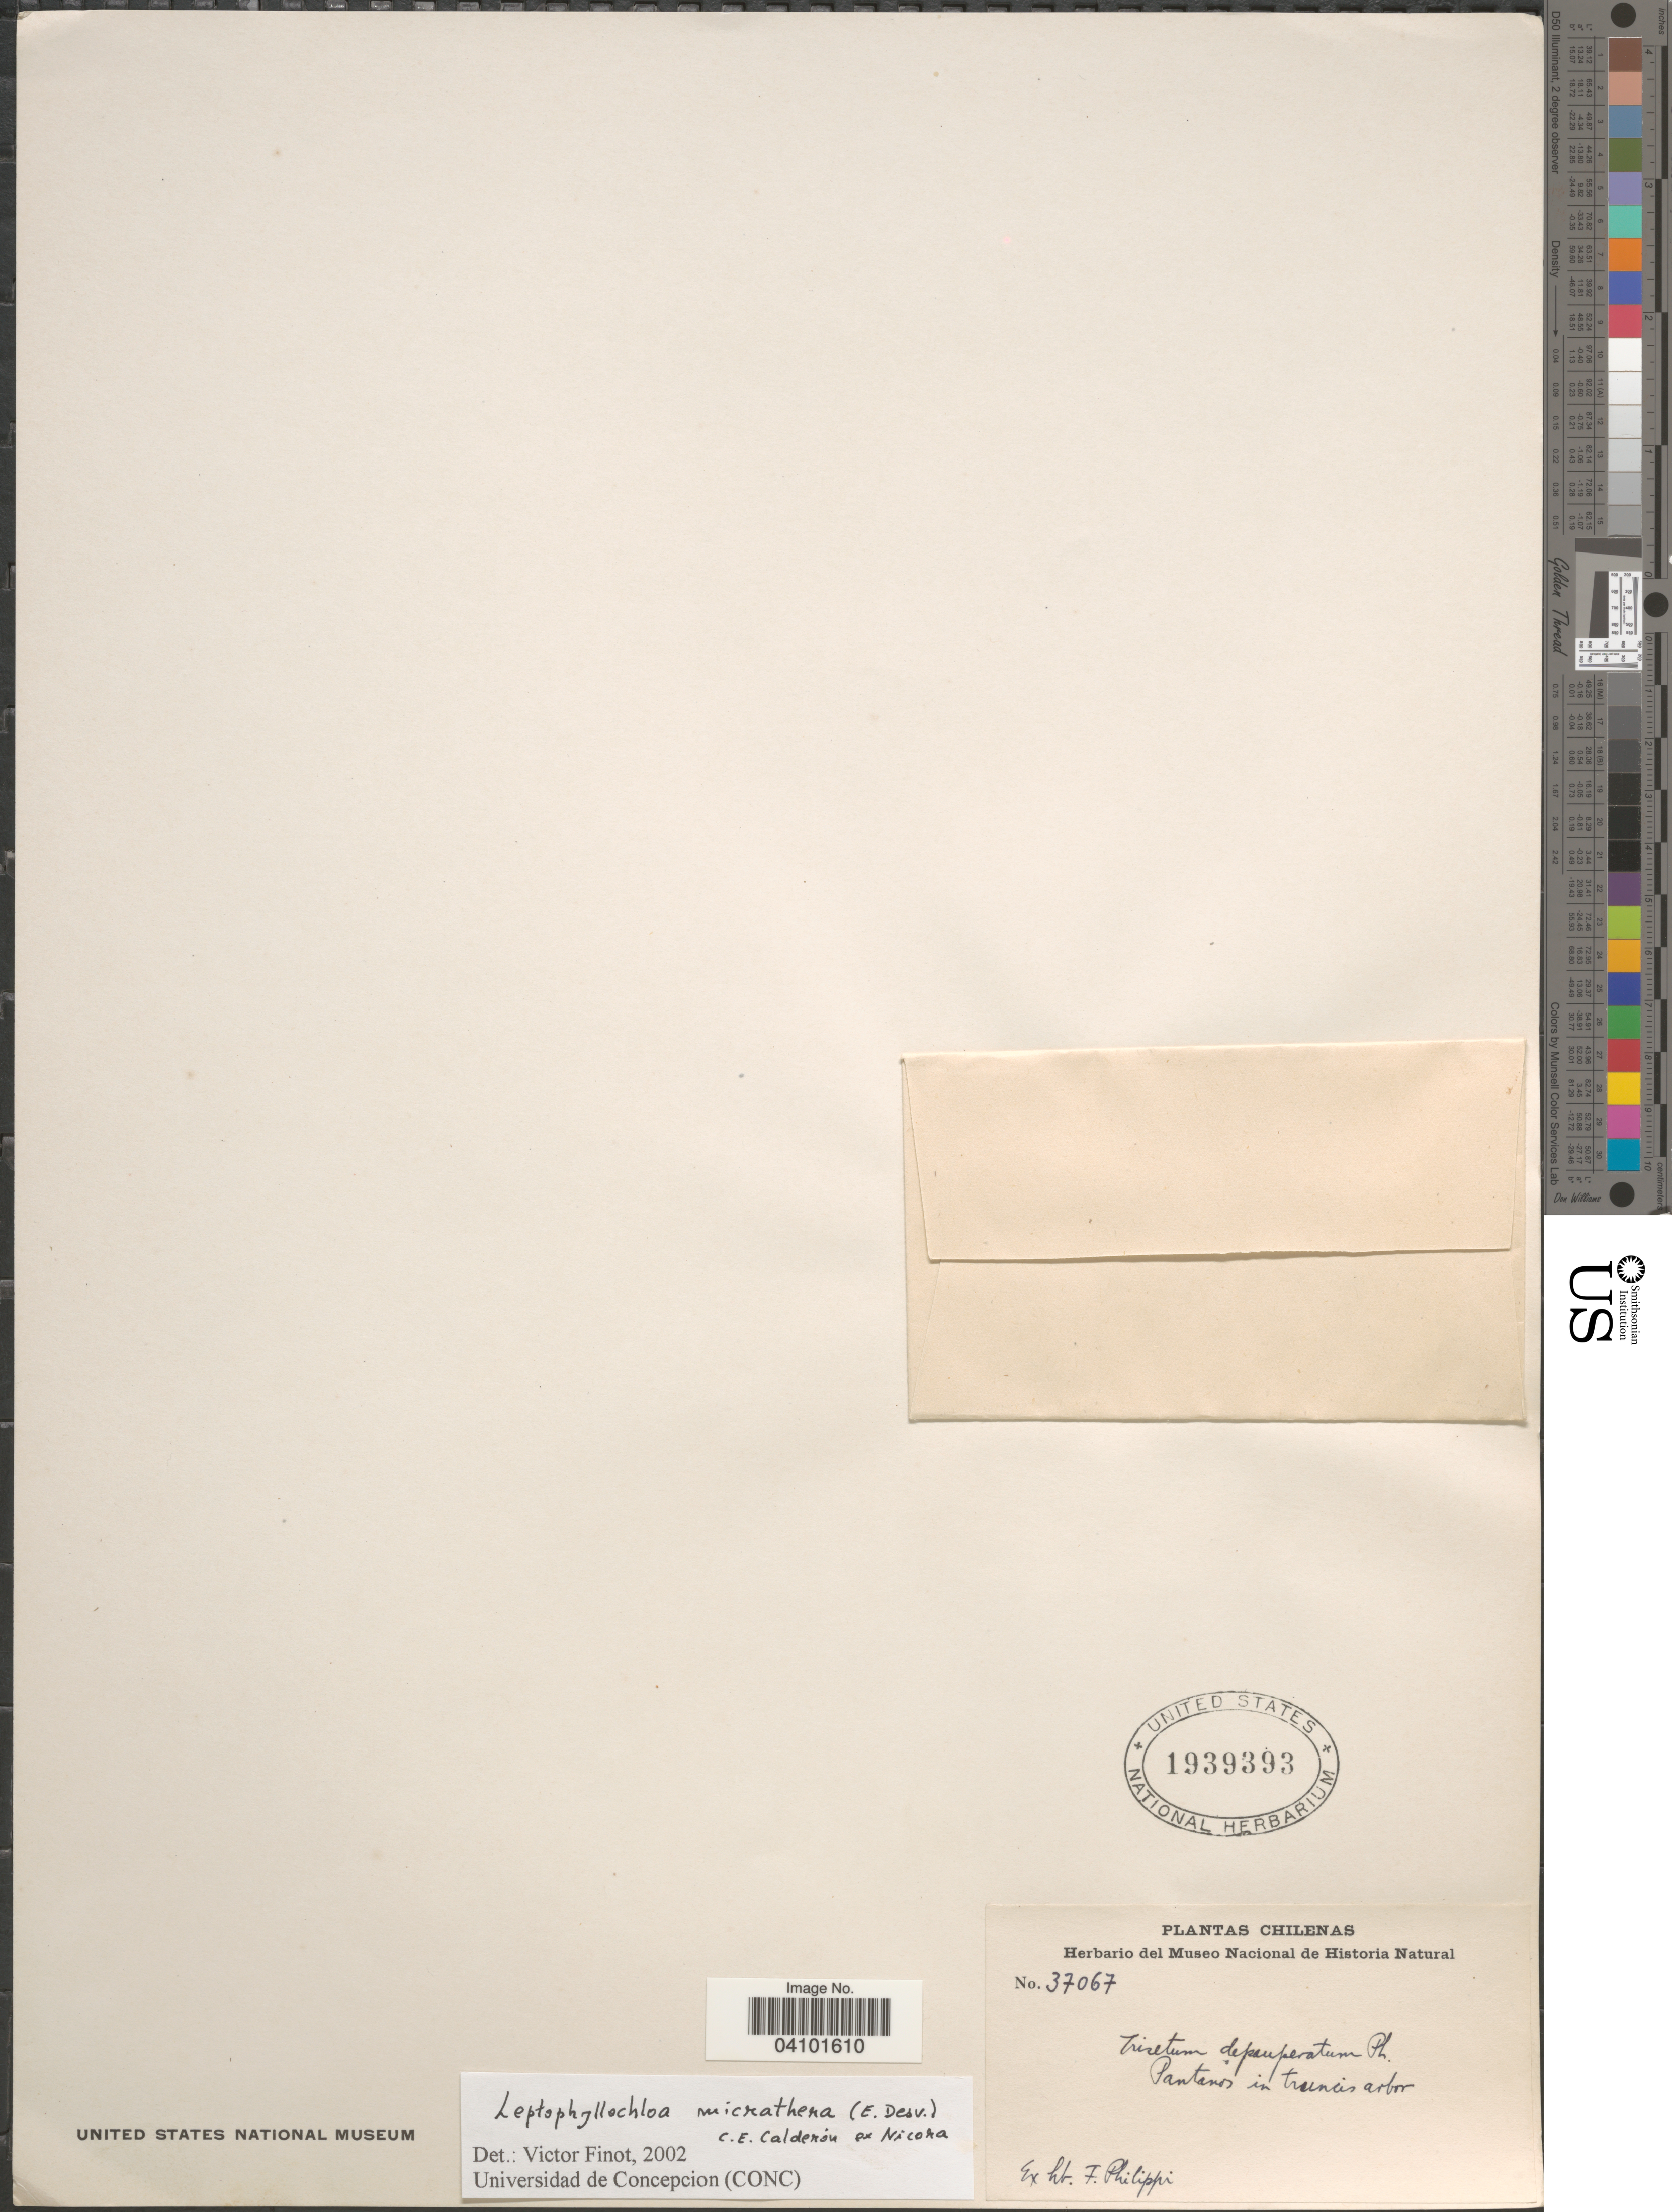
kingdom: Plantae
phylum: Tracheophyta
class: Liliopsida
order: Poales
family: Poaceae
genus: Cinnagrostis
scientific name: Cinnagrostis micrathera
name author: (É. Desv.) P.M. Peterson et al.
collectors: ex herb. F. Philippi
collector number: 37067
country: Chile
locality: Pantanos in truncis arbor.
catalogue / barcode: US 1939393